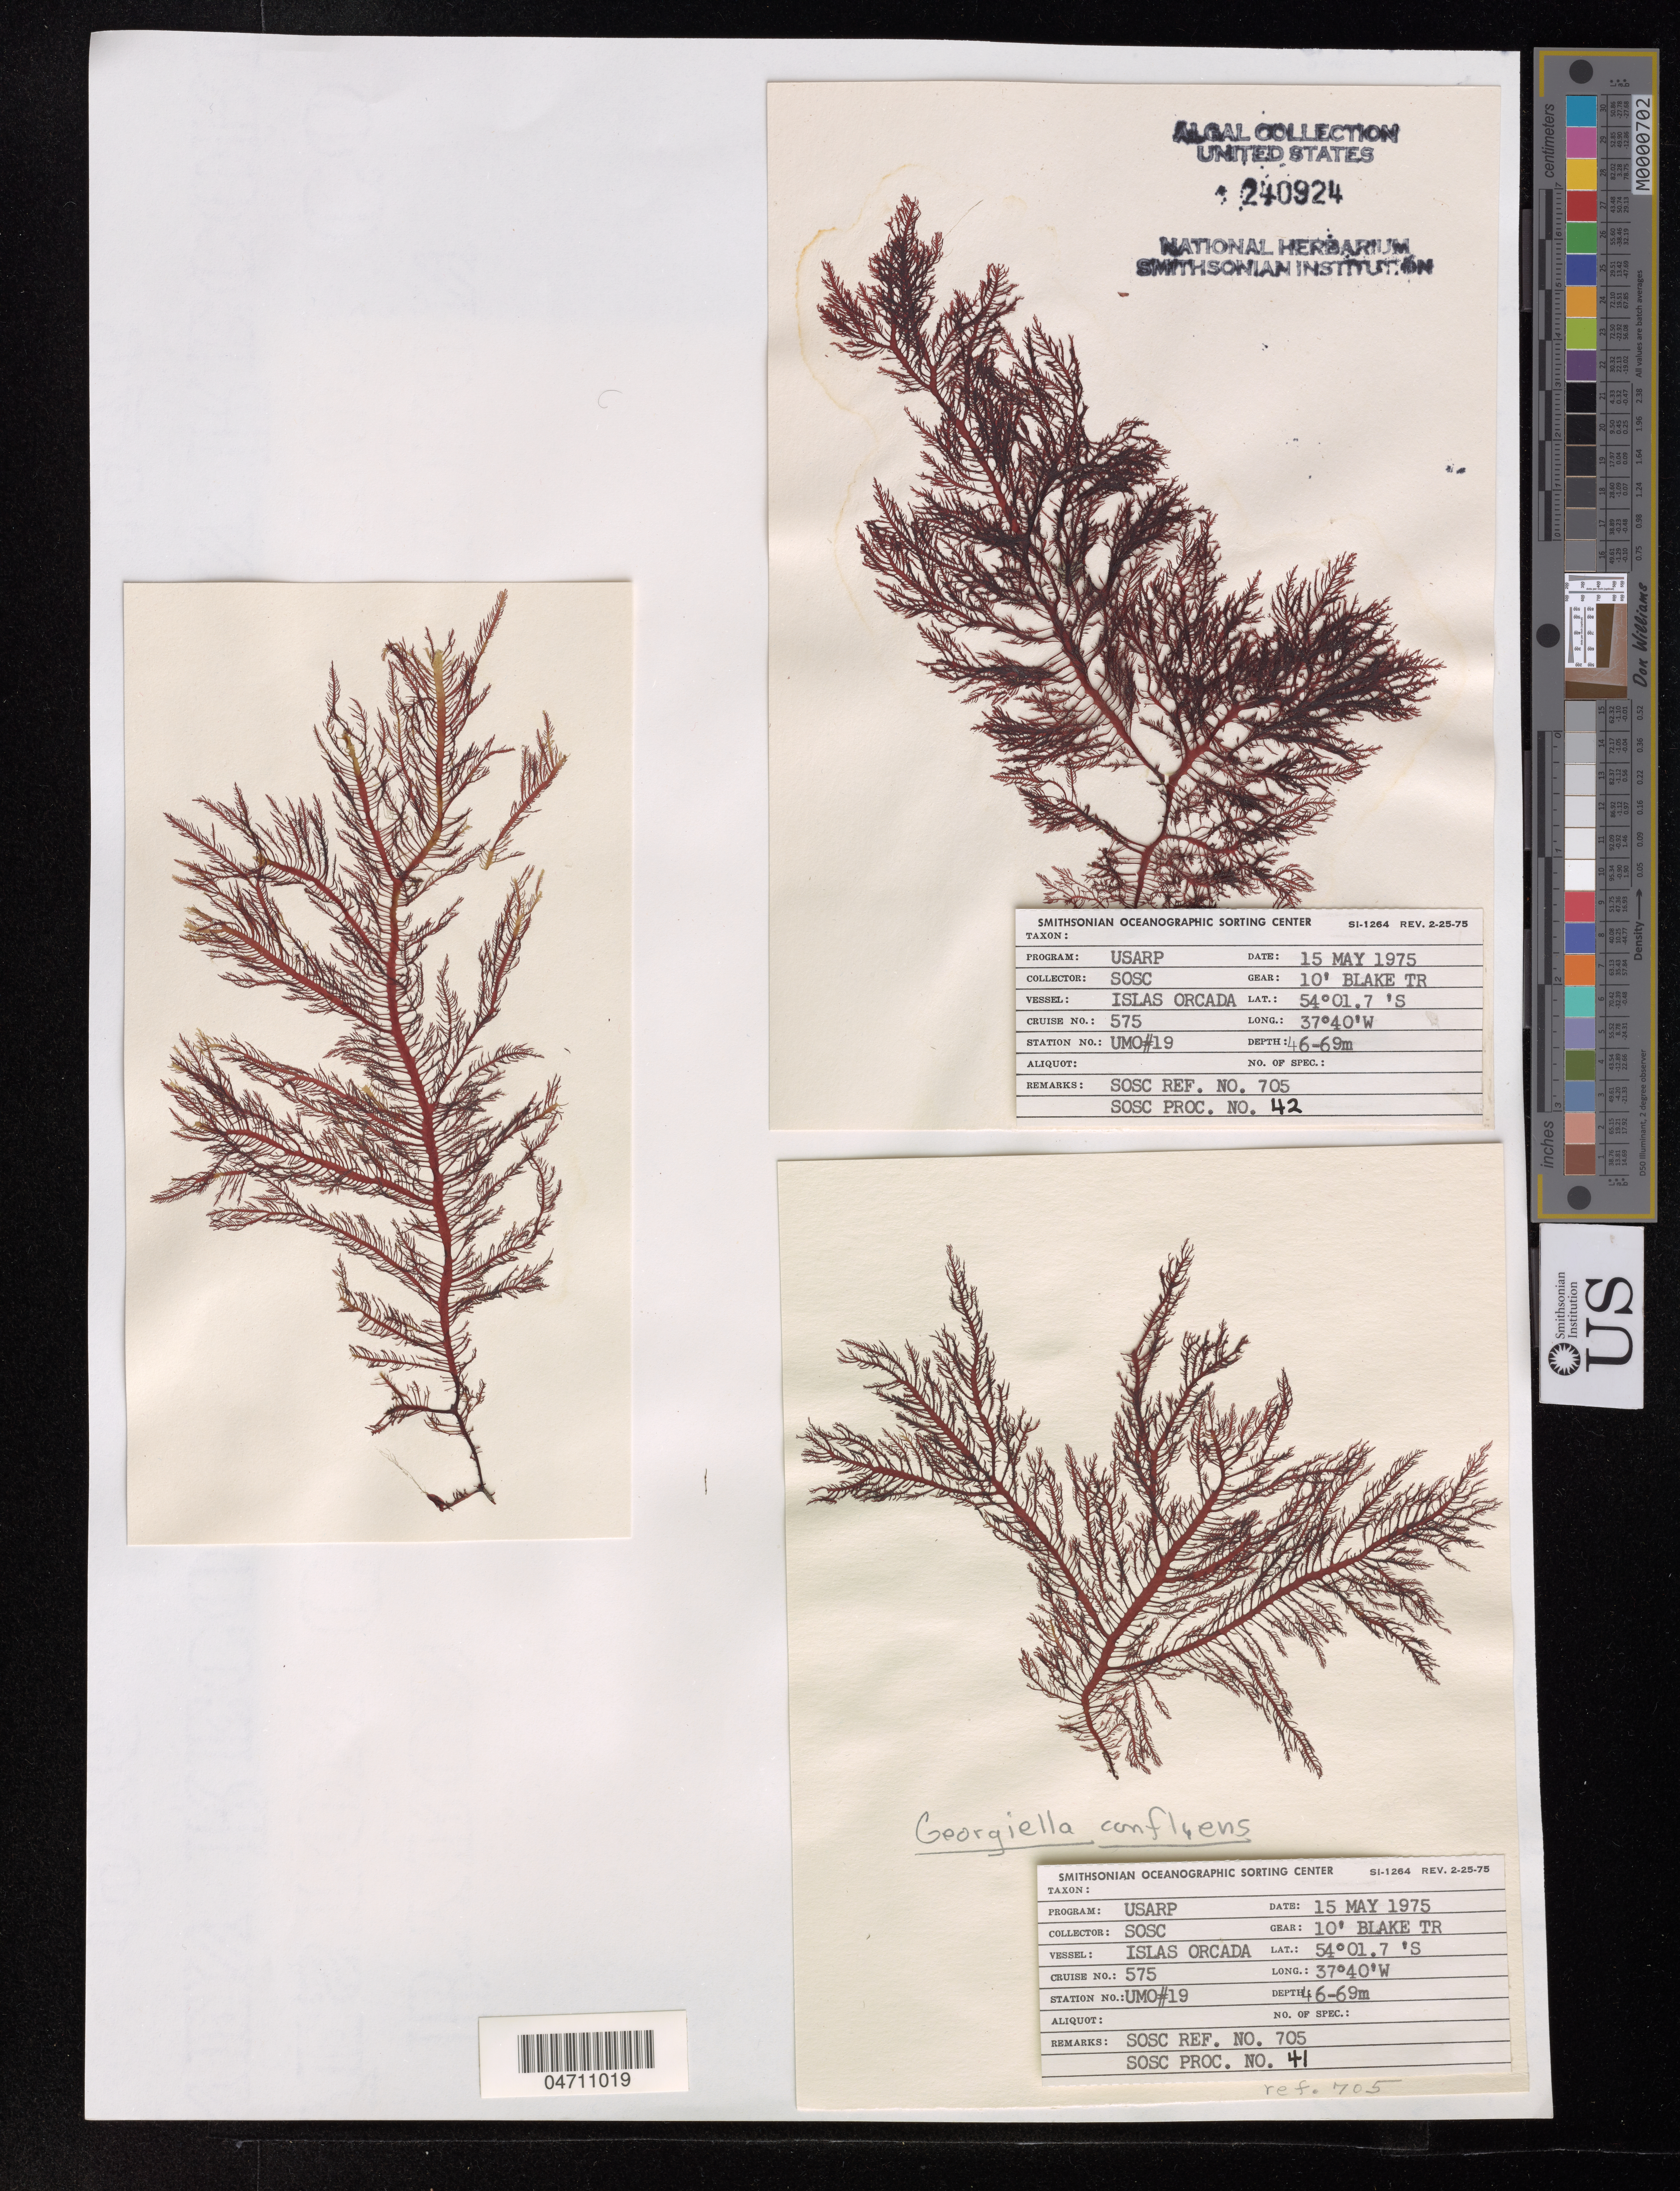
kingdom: Plantae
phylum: Rhodophyta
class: Florideophyceae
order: Ceramiales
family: Wrangeliaceae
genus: Georgiella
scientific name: Georgiella confluens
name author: (Reinsch) Kylin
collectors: SOSC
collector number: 705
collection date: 1975-05-15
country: Falkland Islands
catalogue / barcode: US 240924